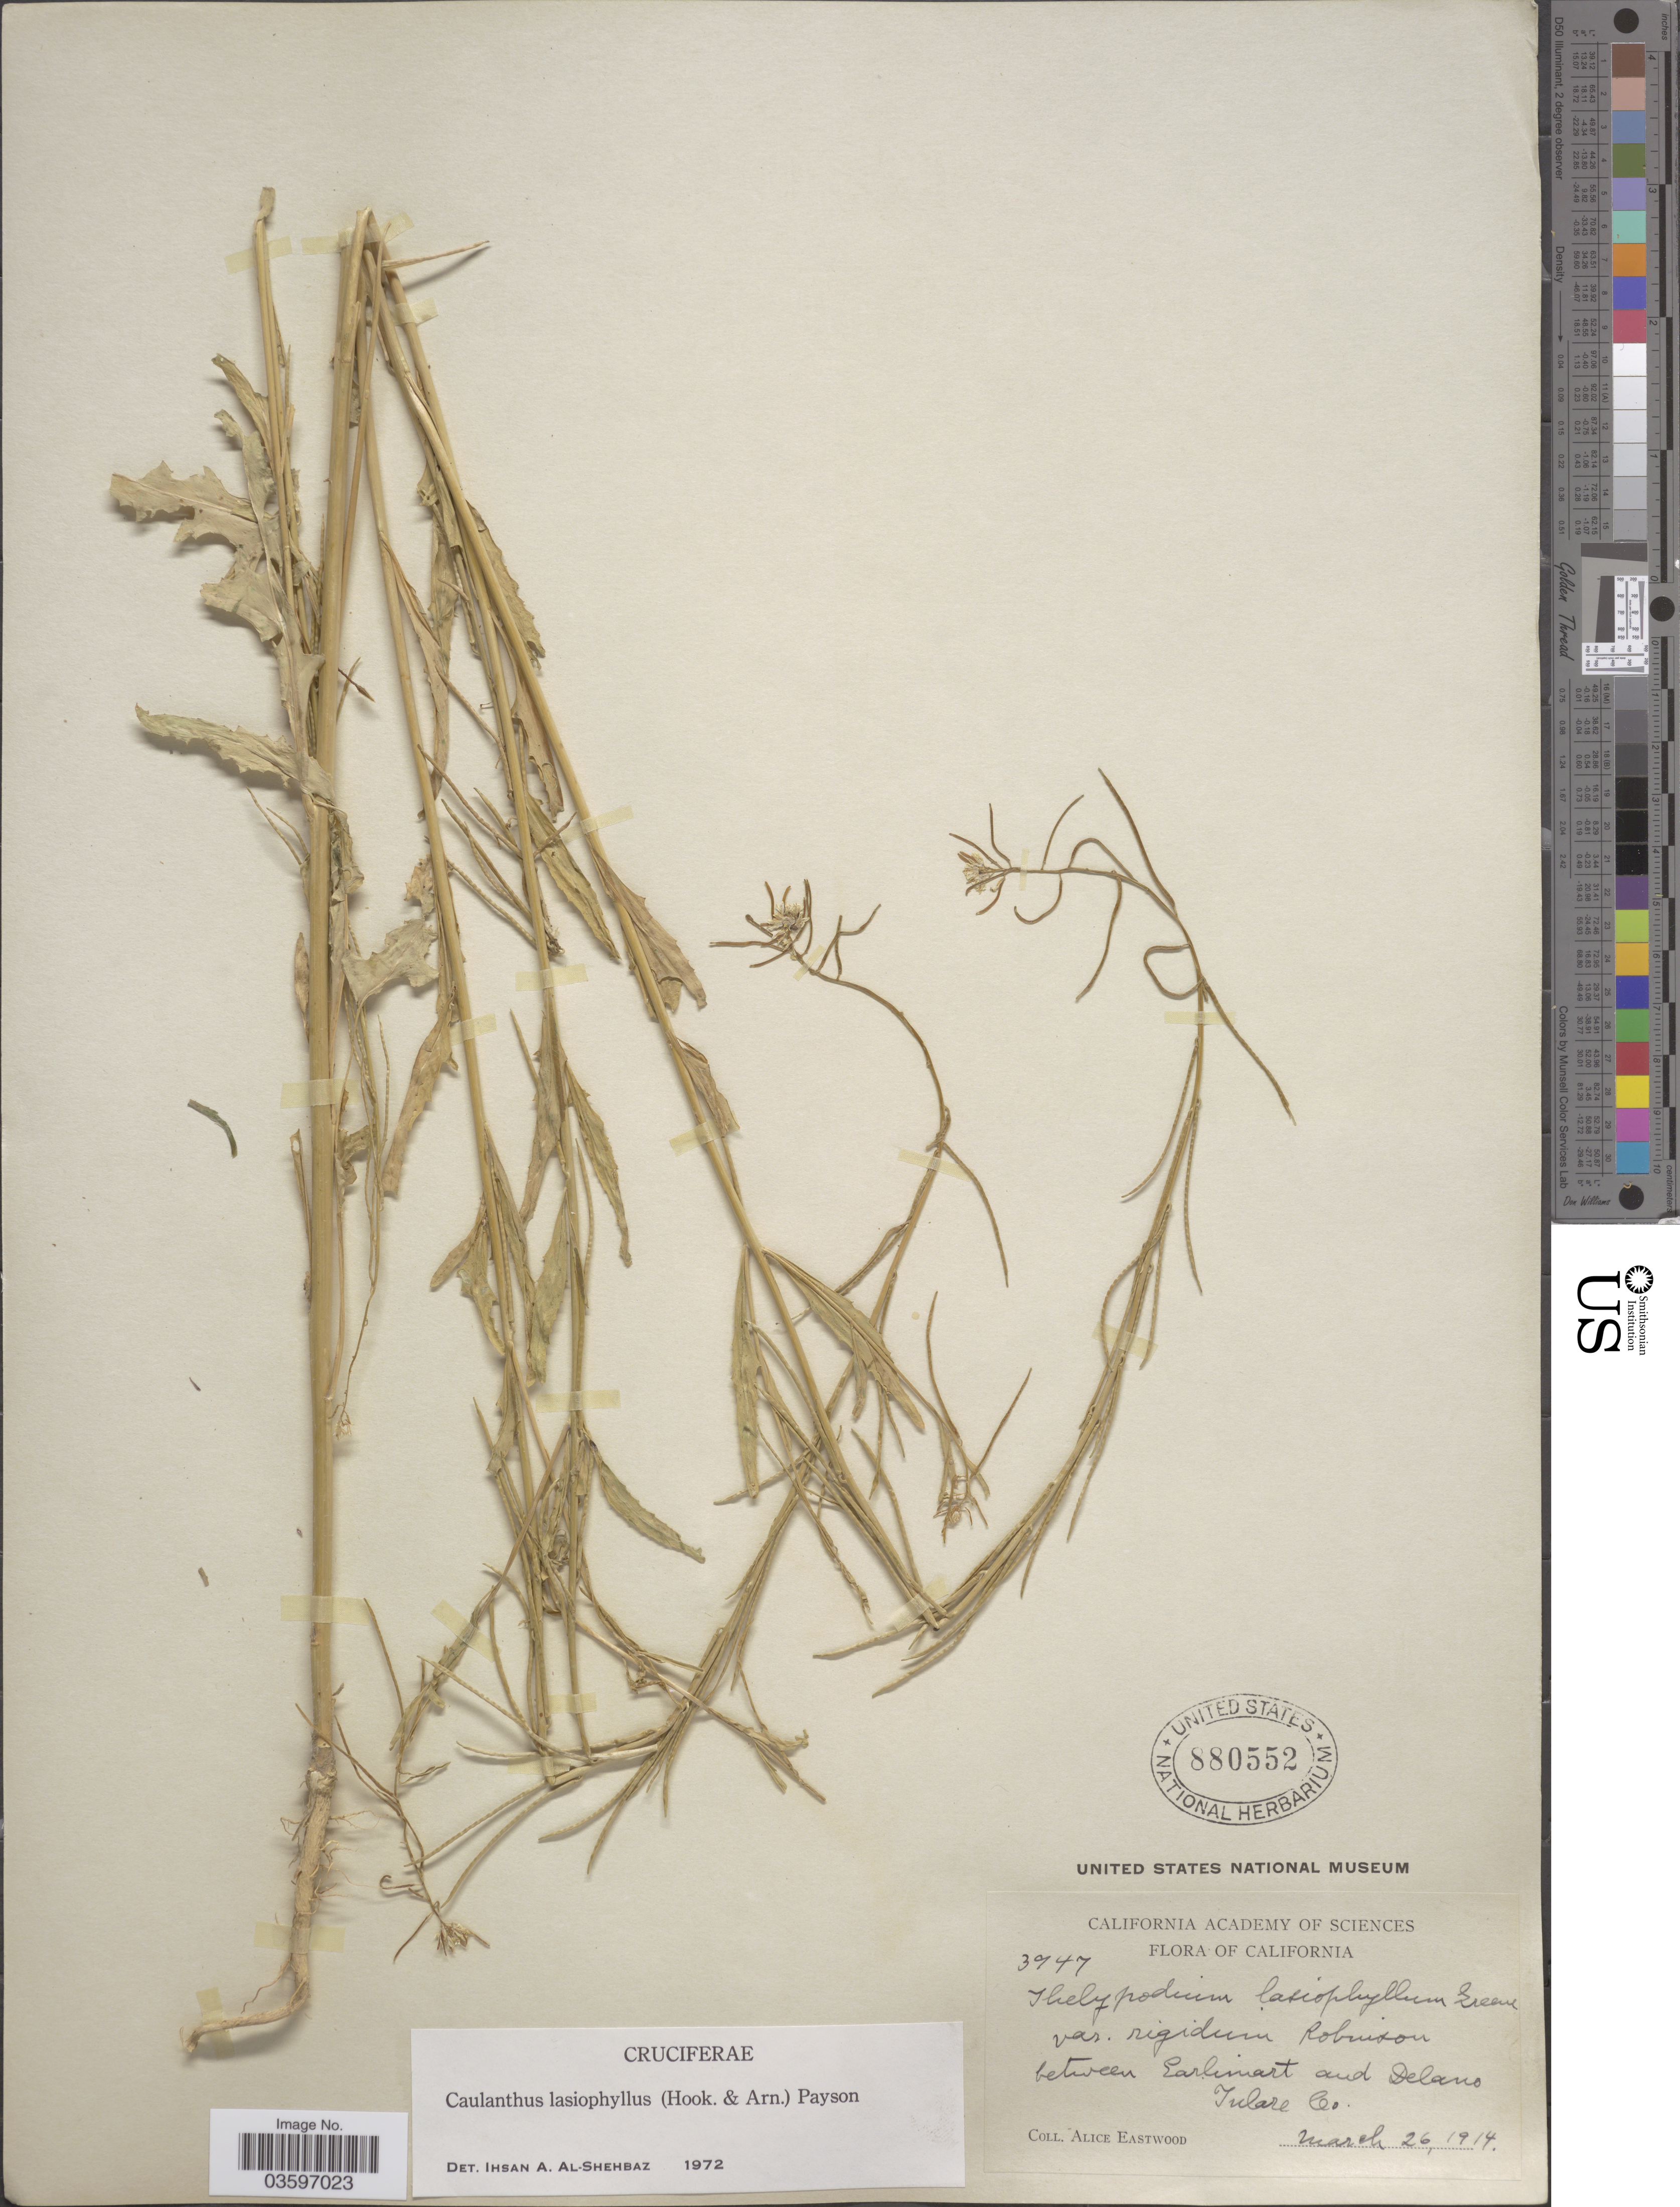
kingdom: Plantae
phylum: Tracheophyta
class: Magnoliopsida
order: Brassicales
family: Brassicaceae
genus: Caulanthus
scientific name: Caulanthus lasiophyllus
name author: (Hook. & Arn.) Payson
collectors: A. Eastwood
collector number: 3947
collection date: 1914-03-26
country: United States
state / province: California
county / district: Tulare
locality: Between Earlimart and Delano, Tulare Co.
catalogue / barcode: US 880552